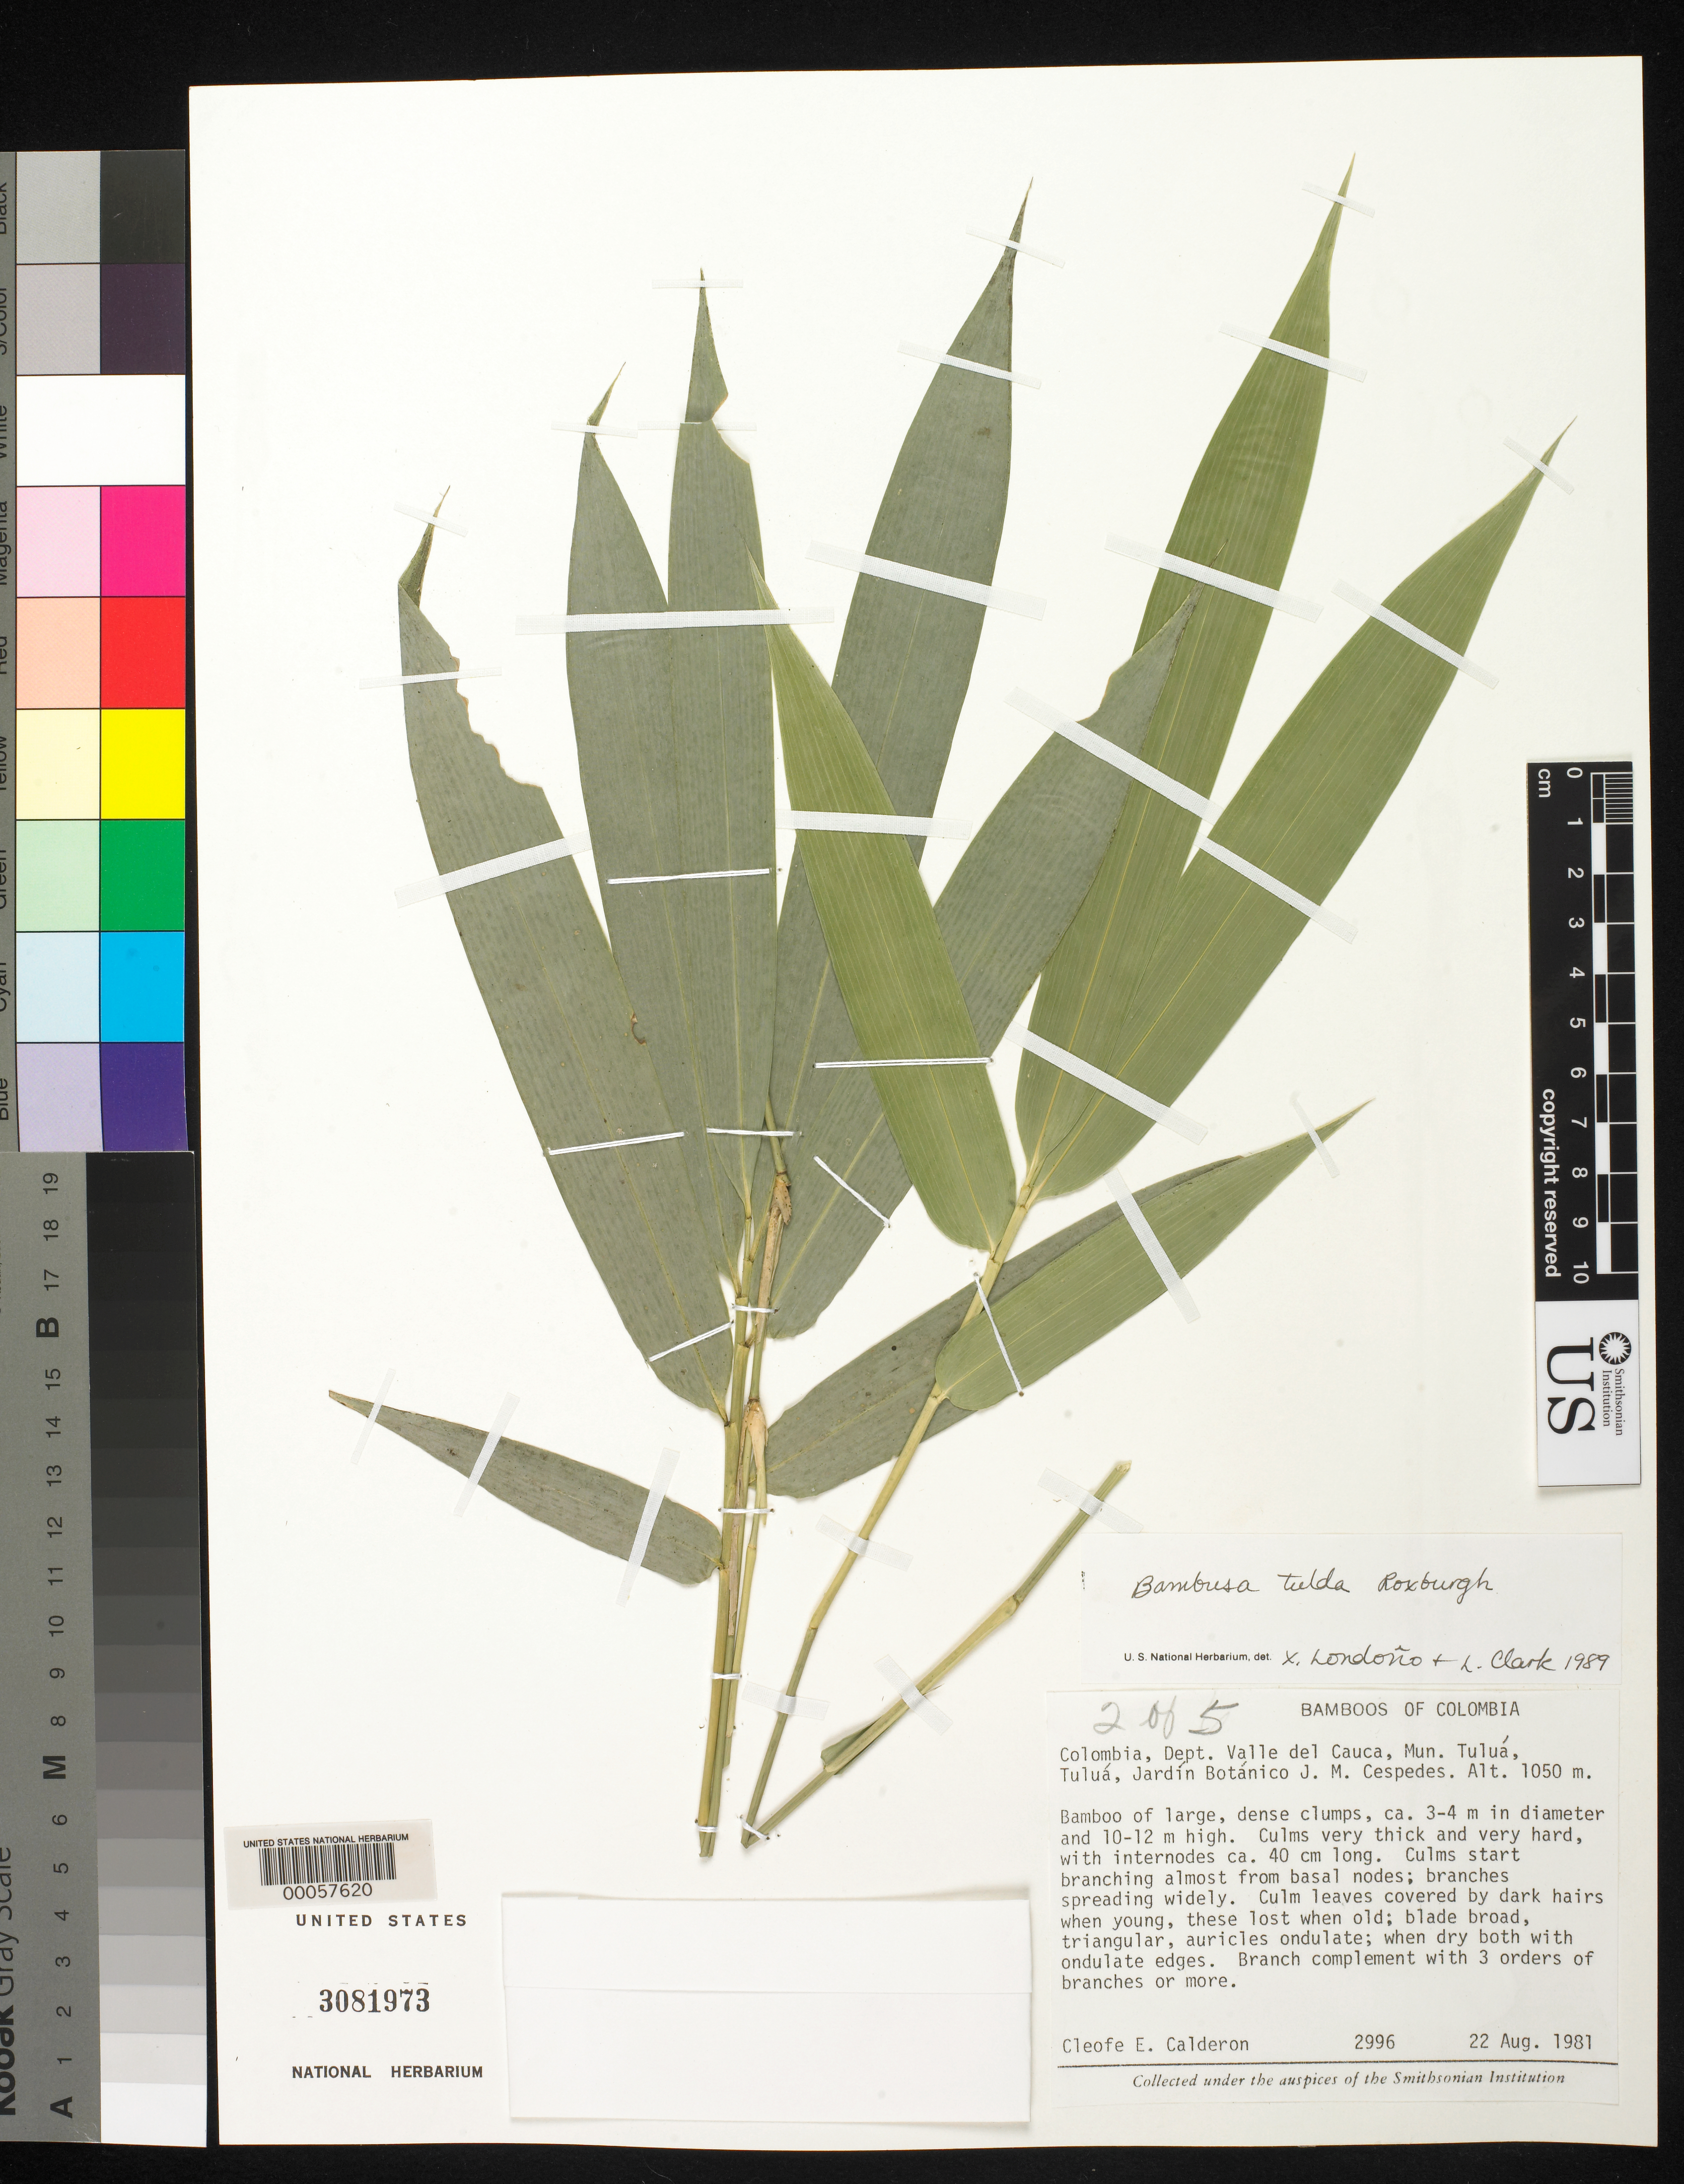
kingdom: Plantae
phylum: Tracheophyta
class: Liliopsida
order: Poales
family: Poaceae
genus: Bambusa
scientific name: Bambusa tulda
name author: Roxb.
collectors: C. E. Calderón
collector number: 2996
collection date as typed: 22 Aug 1981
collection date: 1981-08-22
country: Colombia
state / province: Valle del Cauca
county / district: Tuluá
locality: Jardin Botanico J.M. Cespedes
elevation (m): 1050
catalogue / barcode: US 3081973